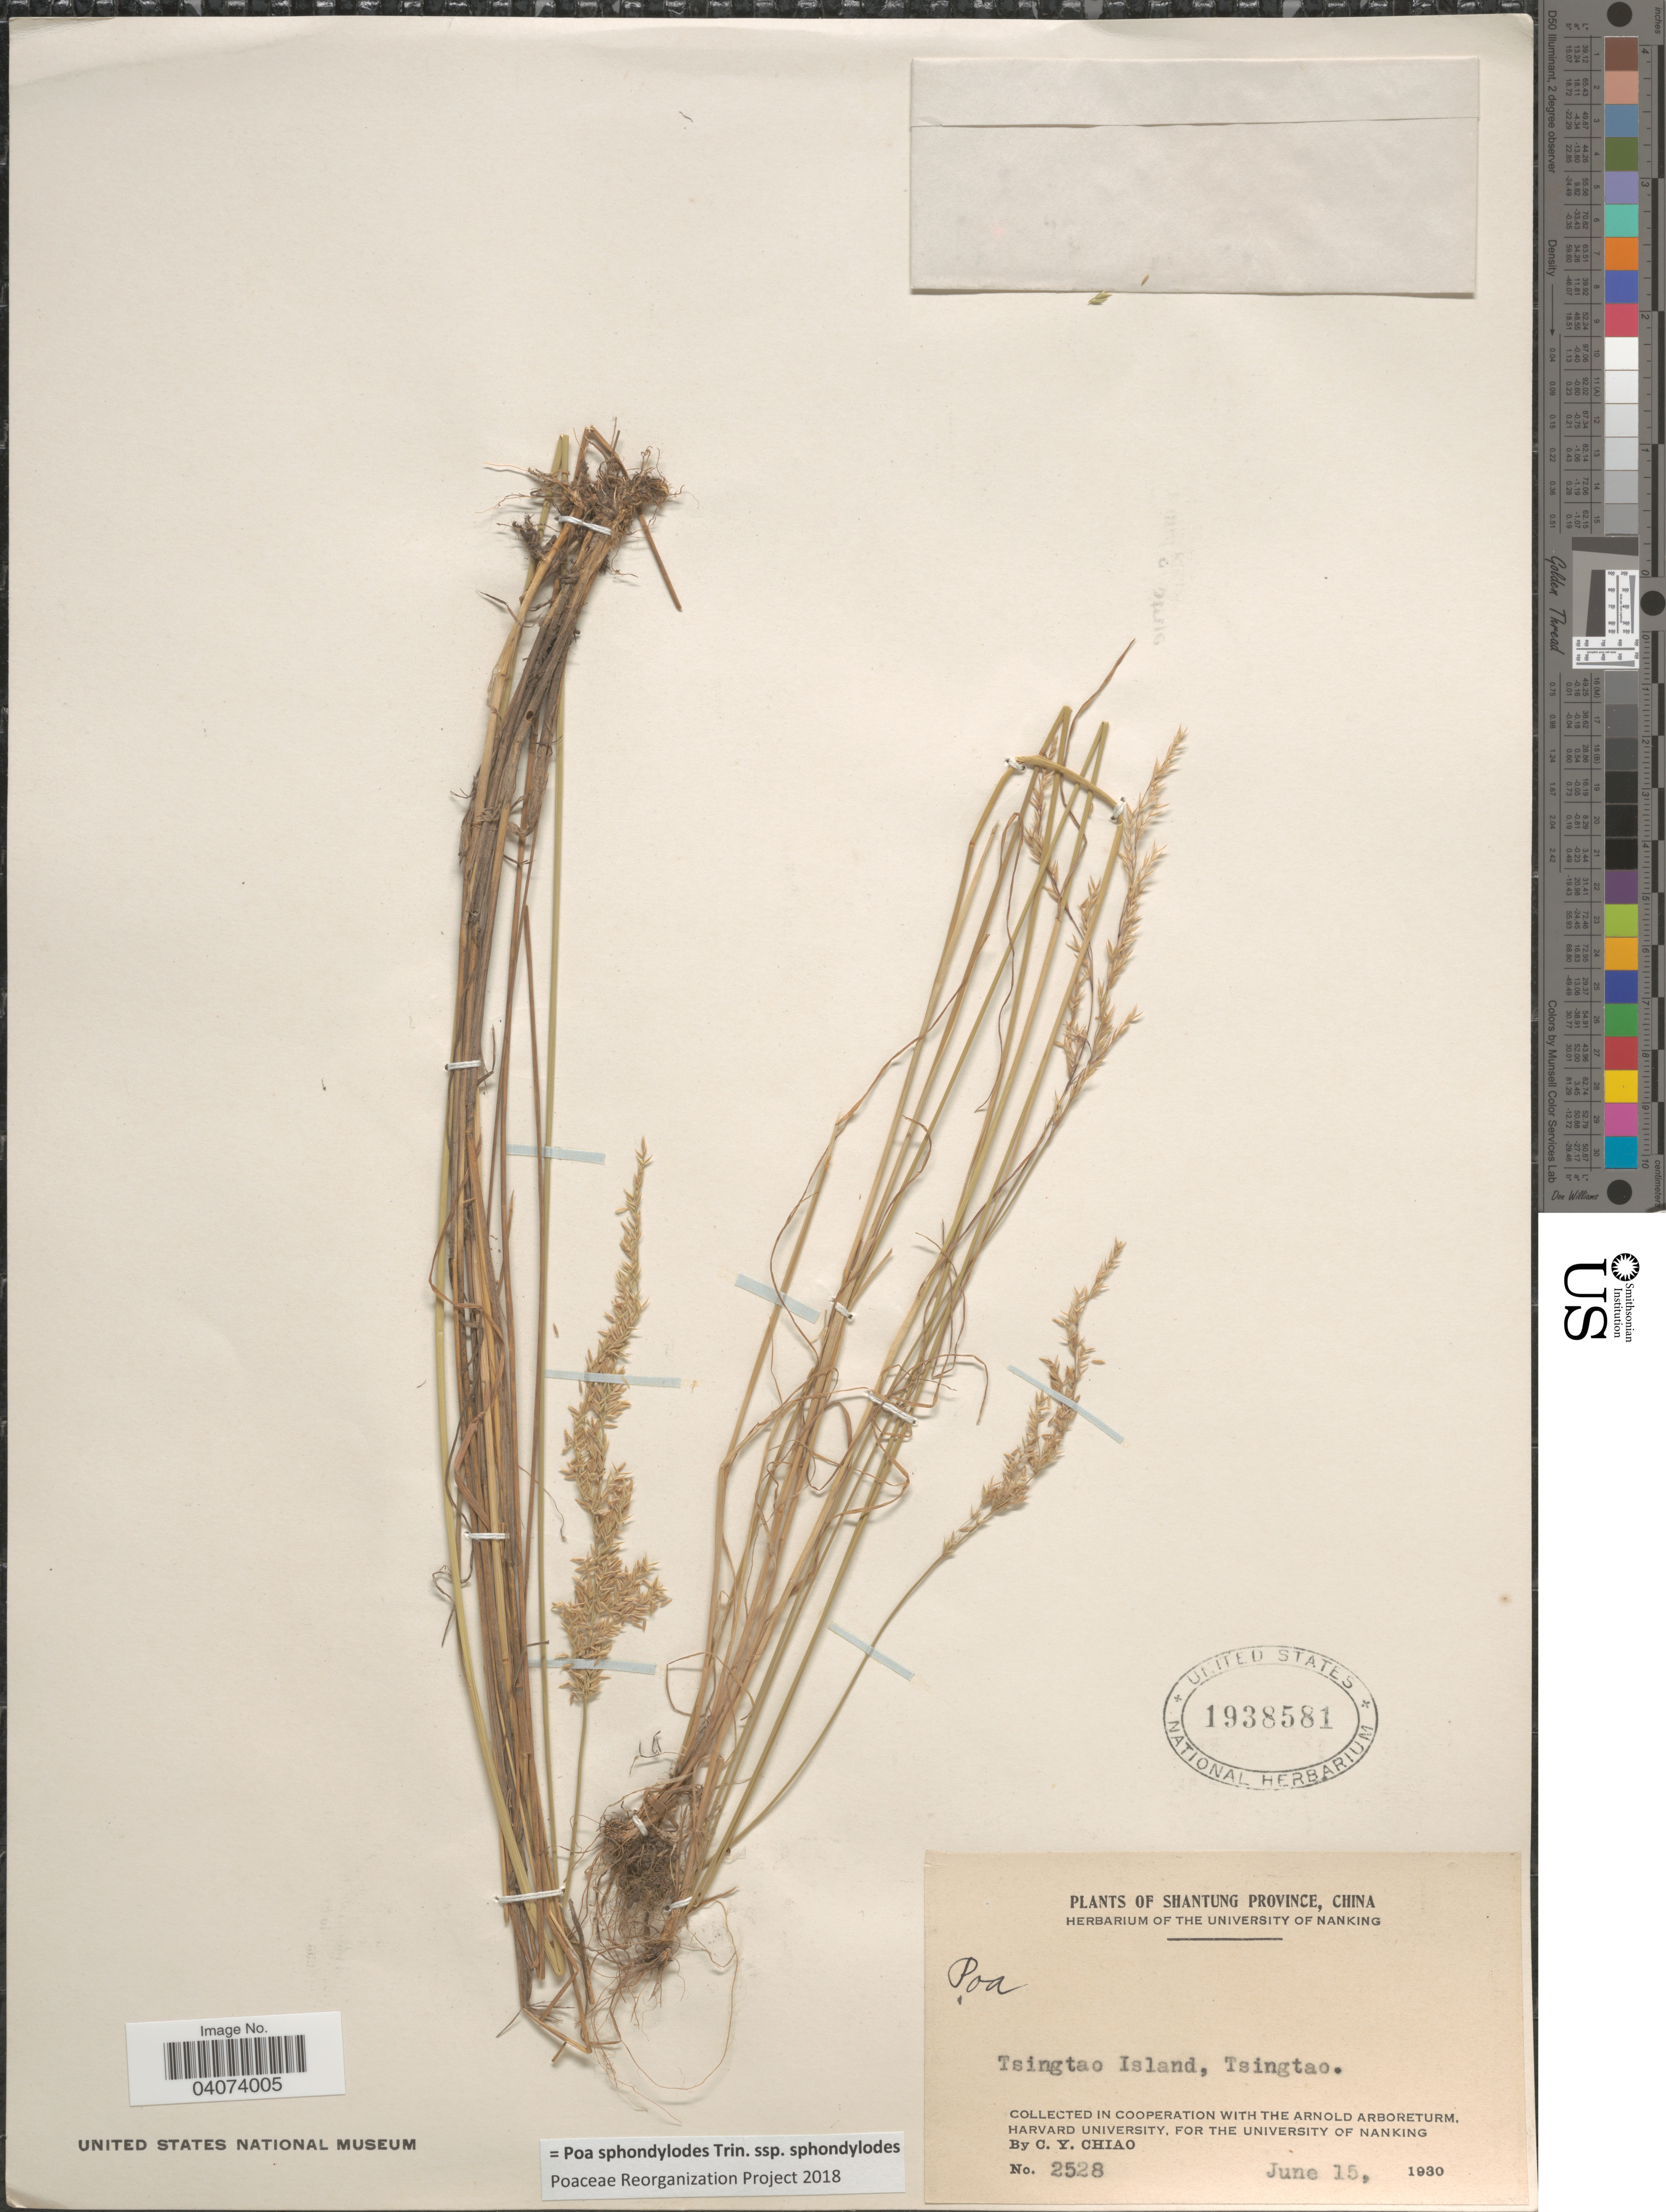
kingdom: Plantae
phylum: Tracheophyta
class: Liliopsida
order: Poales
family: Poaceae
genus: Poa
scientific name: Poa sphondylodes subsp. sphondylodes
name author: Trin.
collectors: C. Y. Chiao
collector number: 2528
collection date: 1930-06-15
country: China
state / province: Shandong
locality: Shantung Province. Tsingtao Island, Tsingtao.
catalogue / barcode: US 1938581